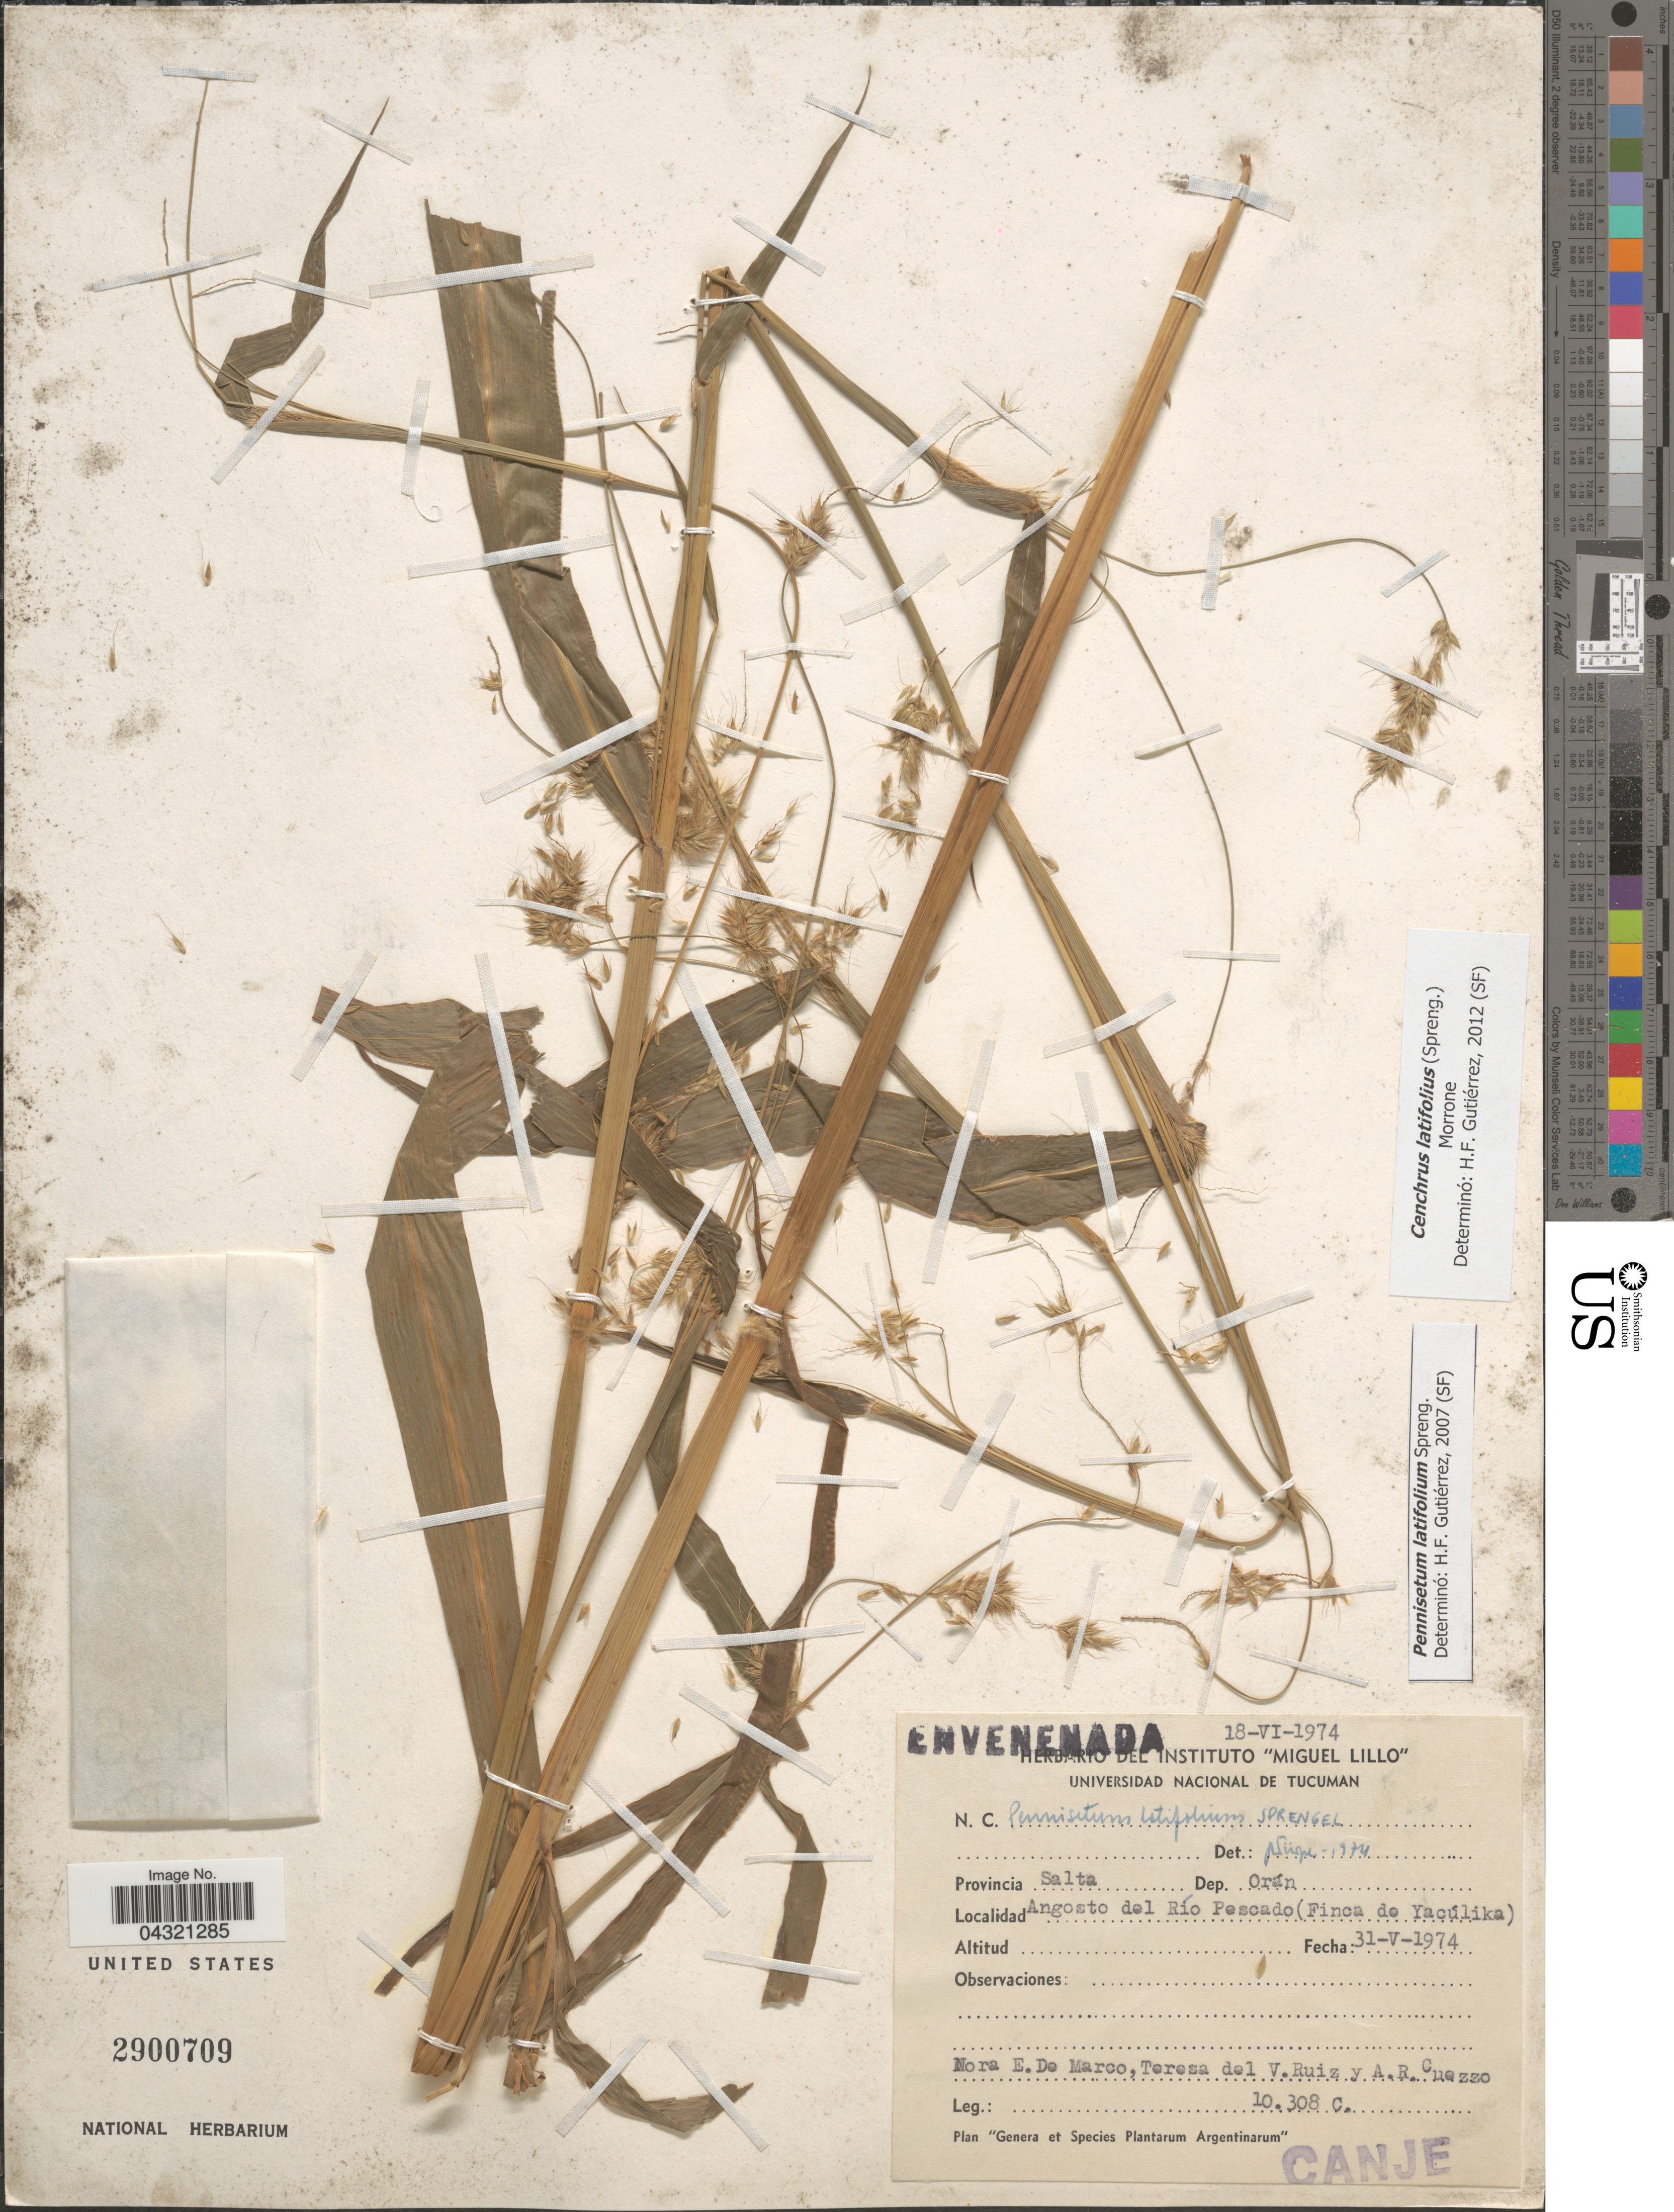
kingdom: Plantae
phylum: Tracheophyta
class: Liliopsida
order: Poales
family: Poaceae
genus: Cenchrus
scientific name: Cenchrus latifolius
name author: (Spreng.) Morrone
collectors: ex herb. Instituto Miguel Lillo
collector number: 10308C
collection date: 1974-05-31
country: Argentina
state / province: Salta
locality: Dep. Orán. Angosto del Río Pescado (Finca de] Yacúlika). Mora E.De Marco, Teresa del V.Ruiz y A.R.Cuezzo.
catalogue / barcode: US 2900709